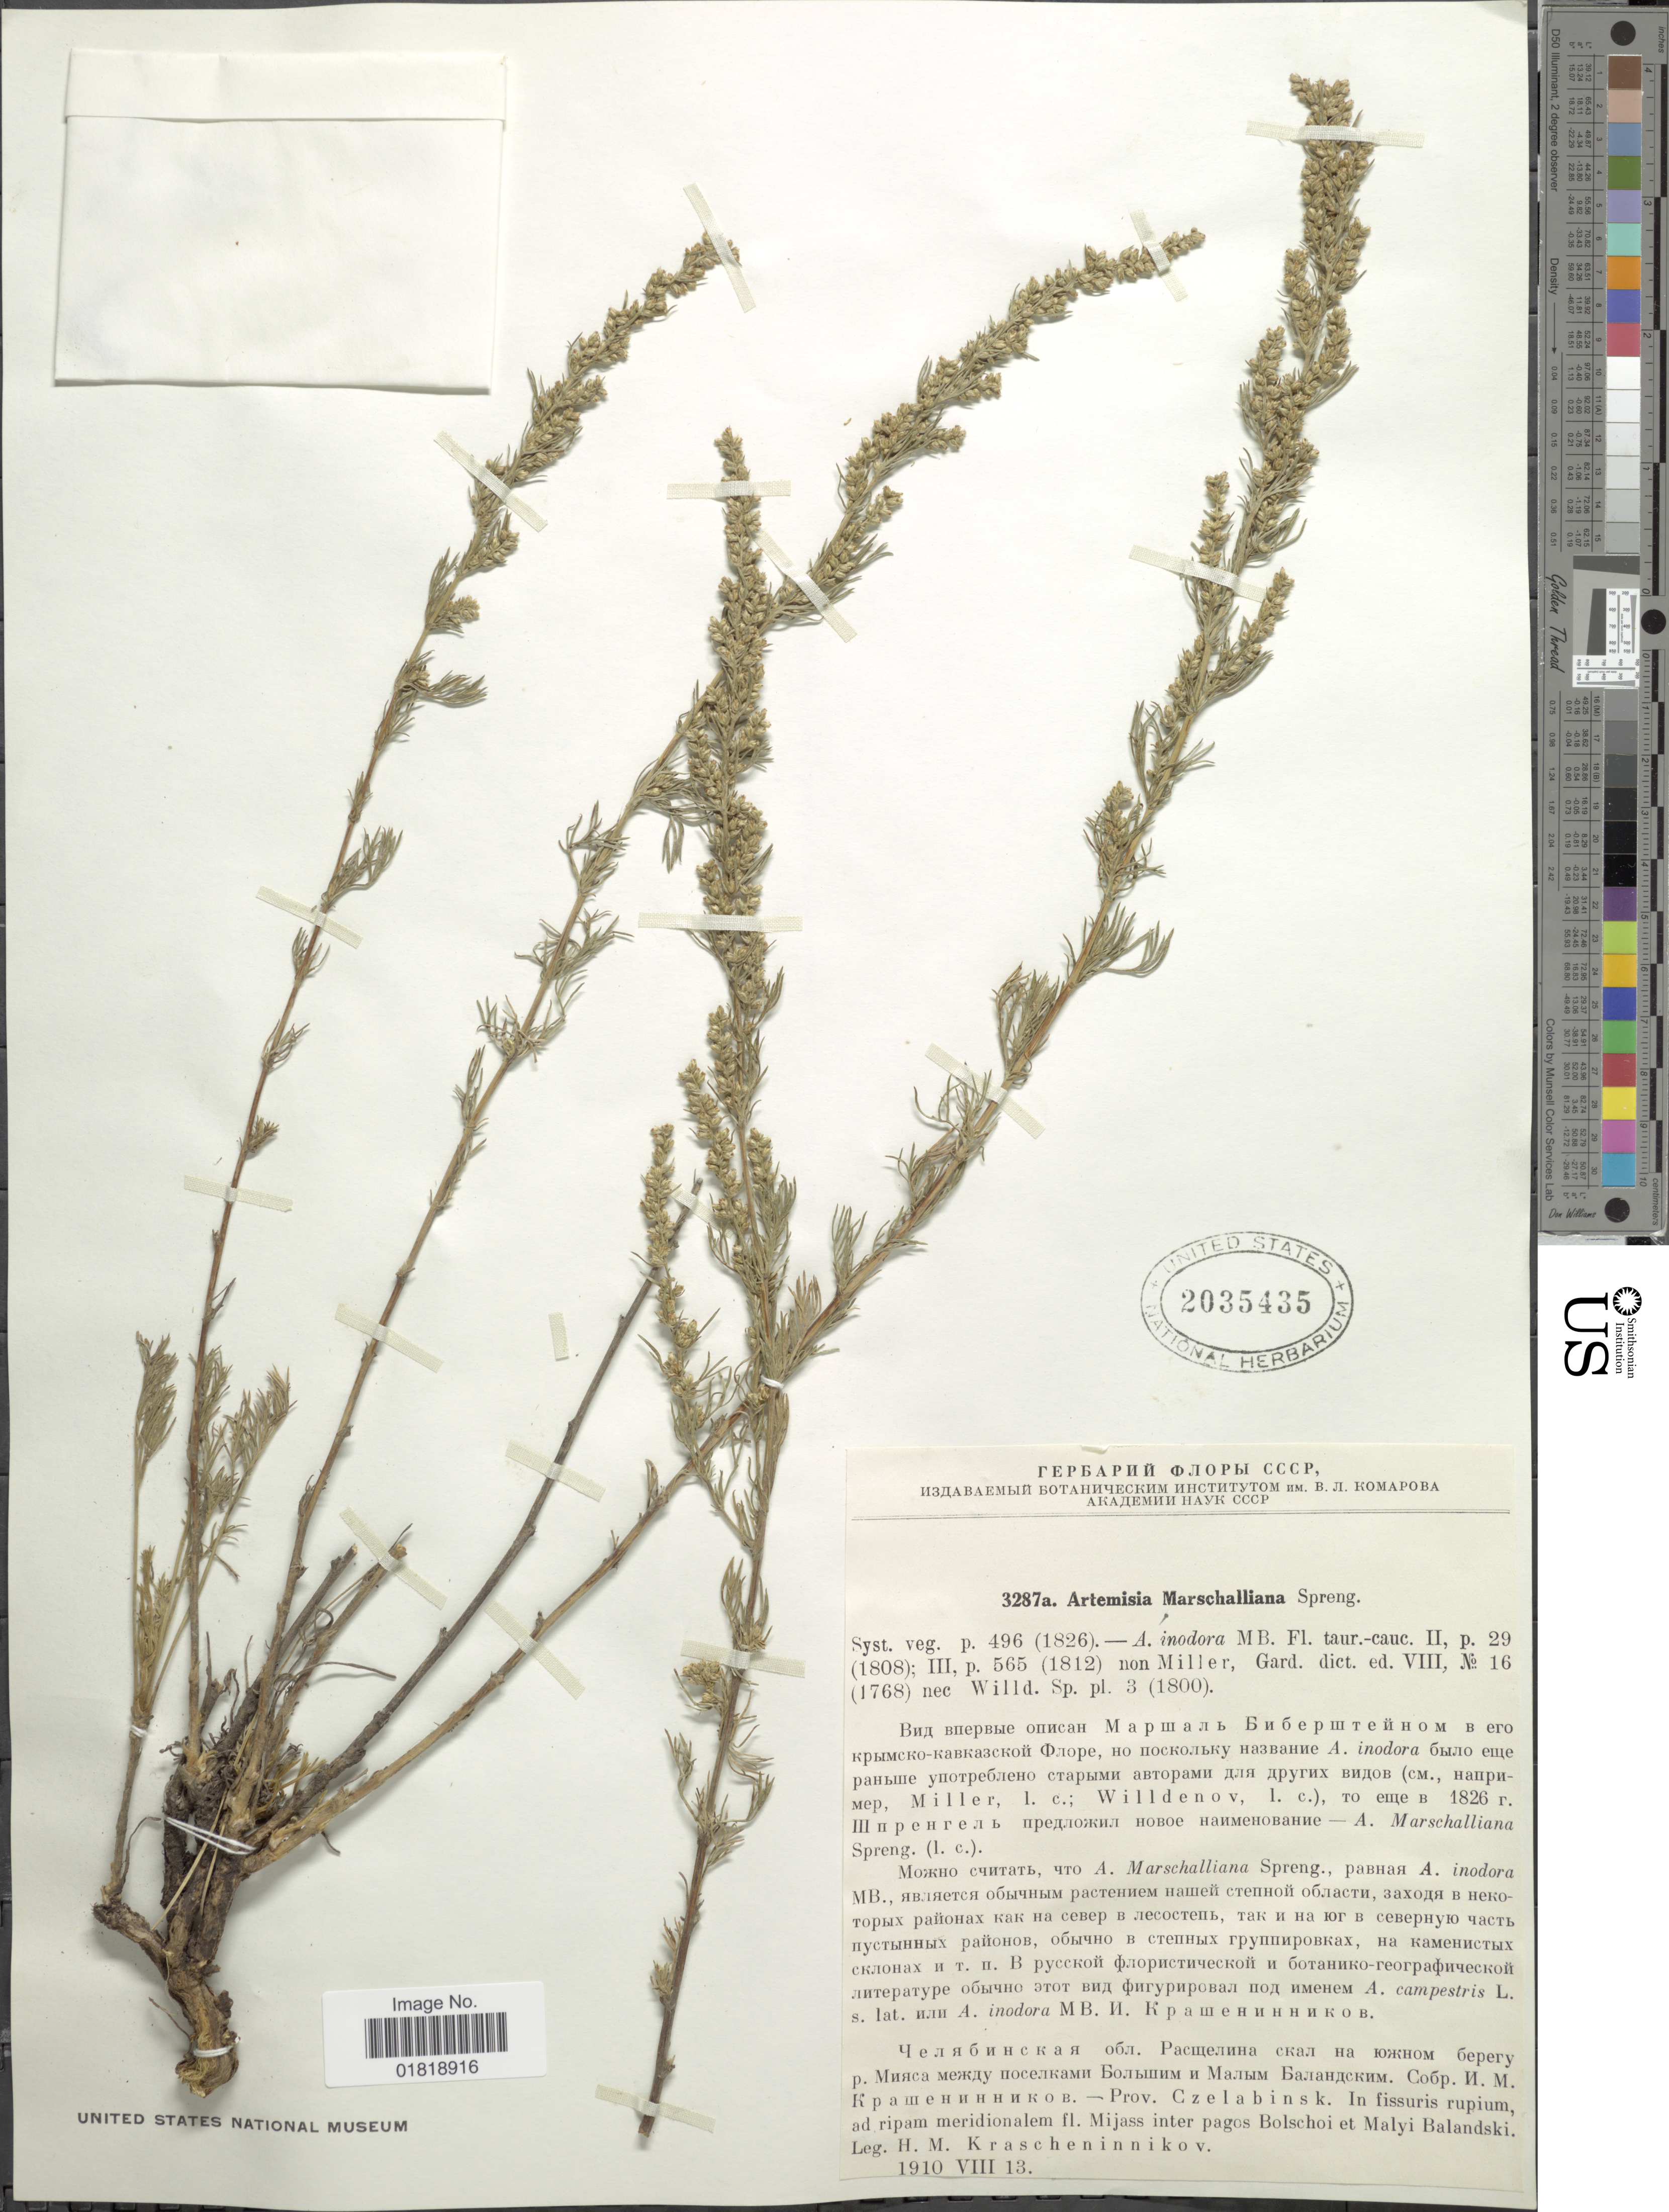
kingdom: Plantae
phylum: Tracheophyta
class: Magnoliopsida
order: Asterales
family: Asteraceae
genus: Artemisia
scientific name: Artemisia marschalliana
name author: Spreng.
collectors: H. Krascheninnikov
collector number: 3287a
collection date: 1910-08-13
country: Russian Federation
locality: Czelabinsk, in fissuris rupium, ad ripam meridionalem fl. Mijas inter pagos Bolschoi et Malyi Balandski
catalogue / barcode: US 2035435